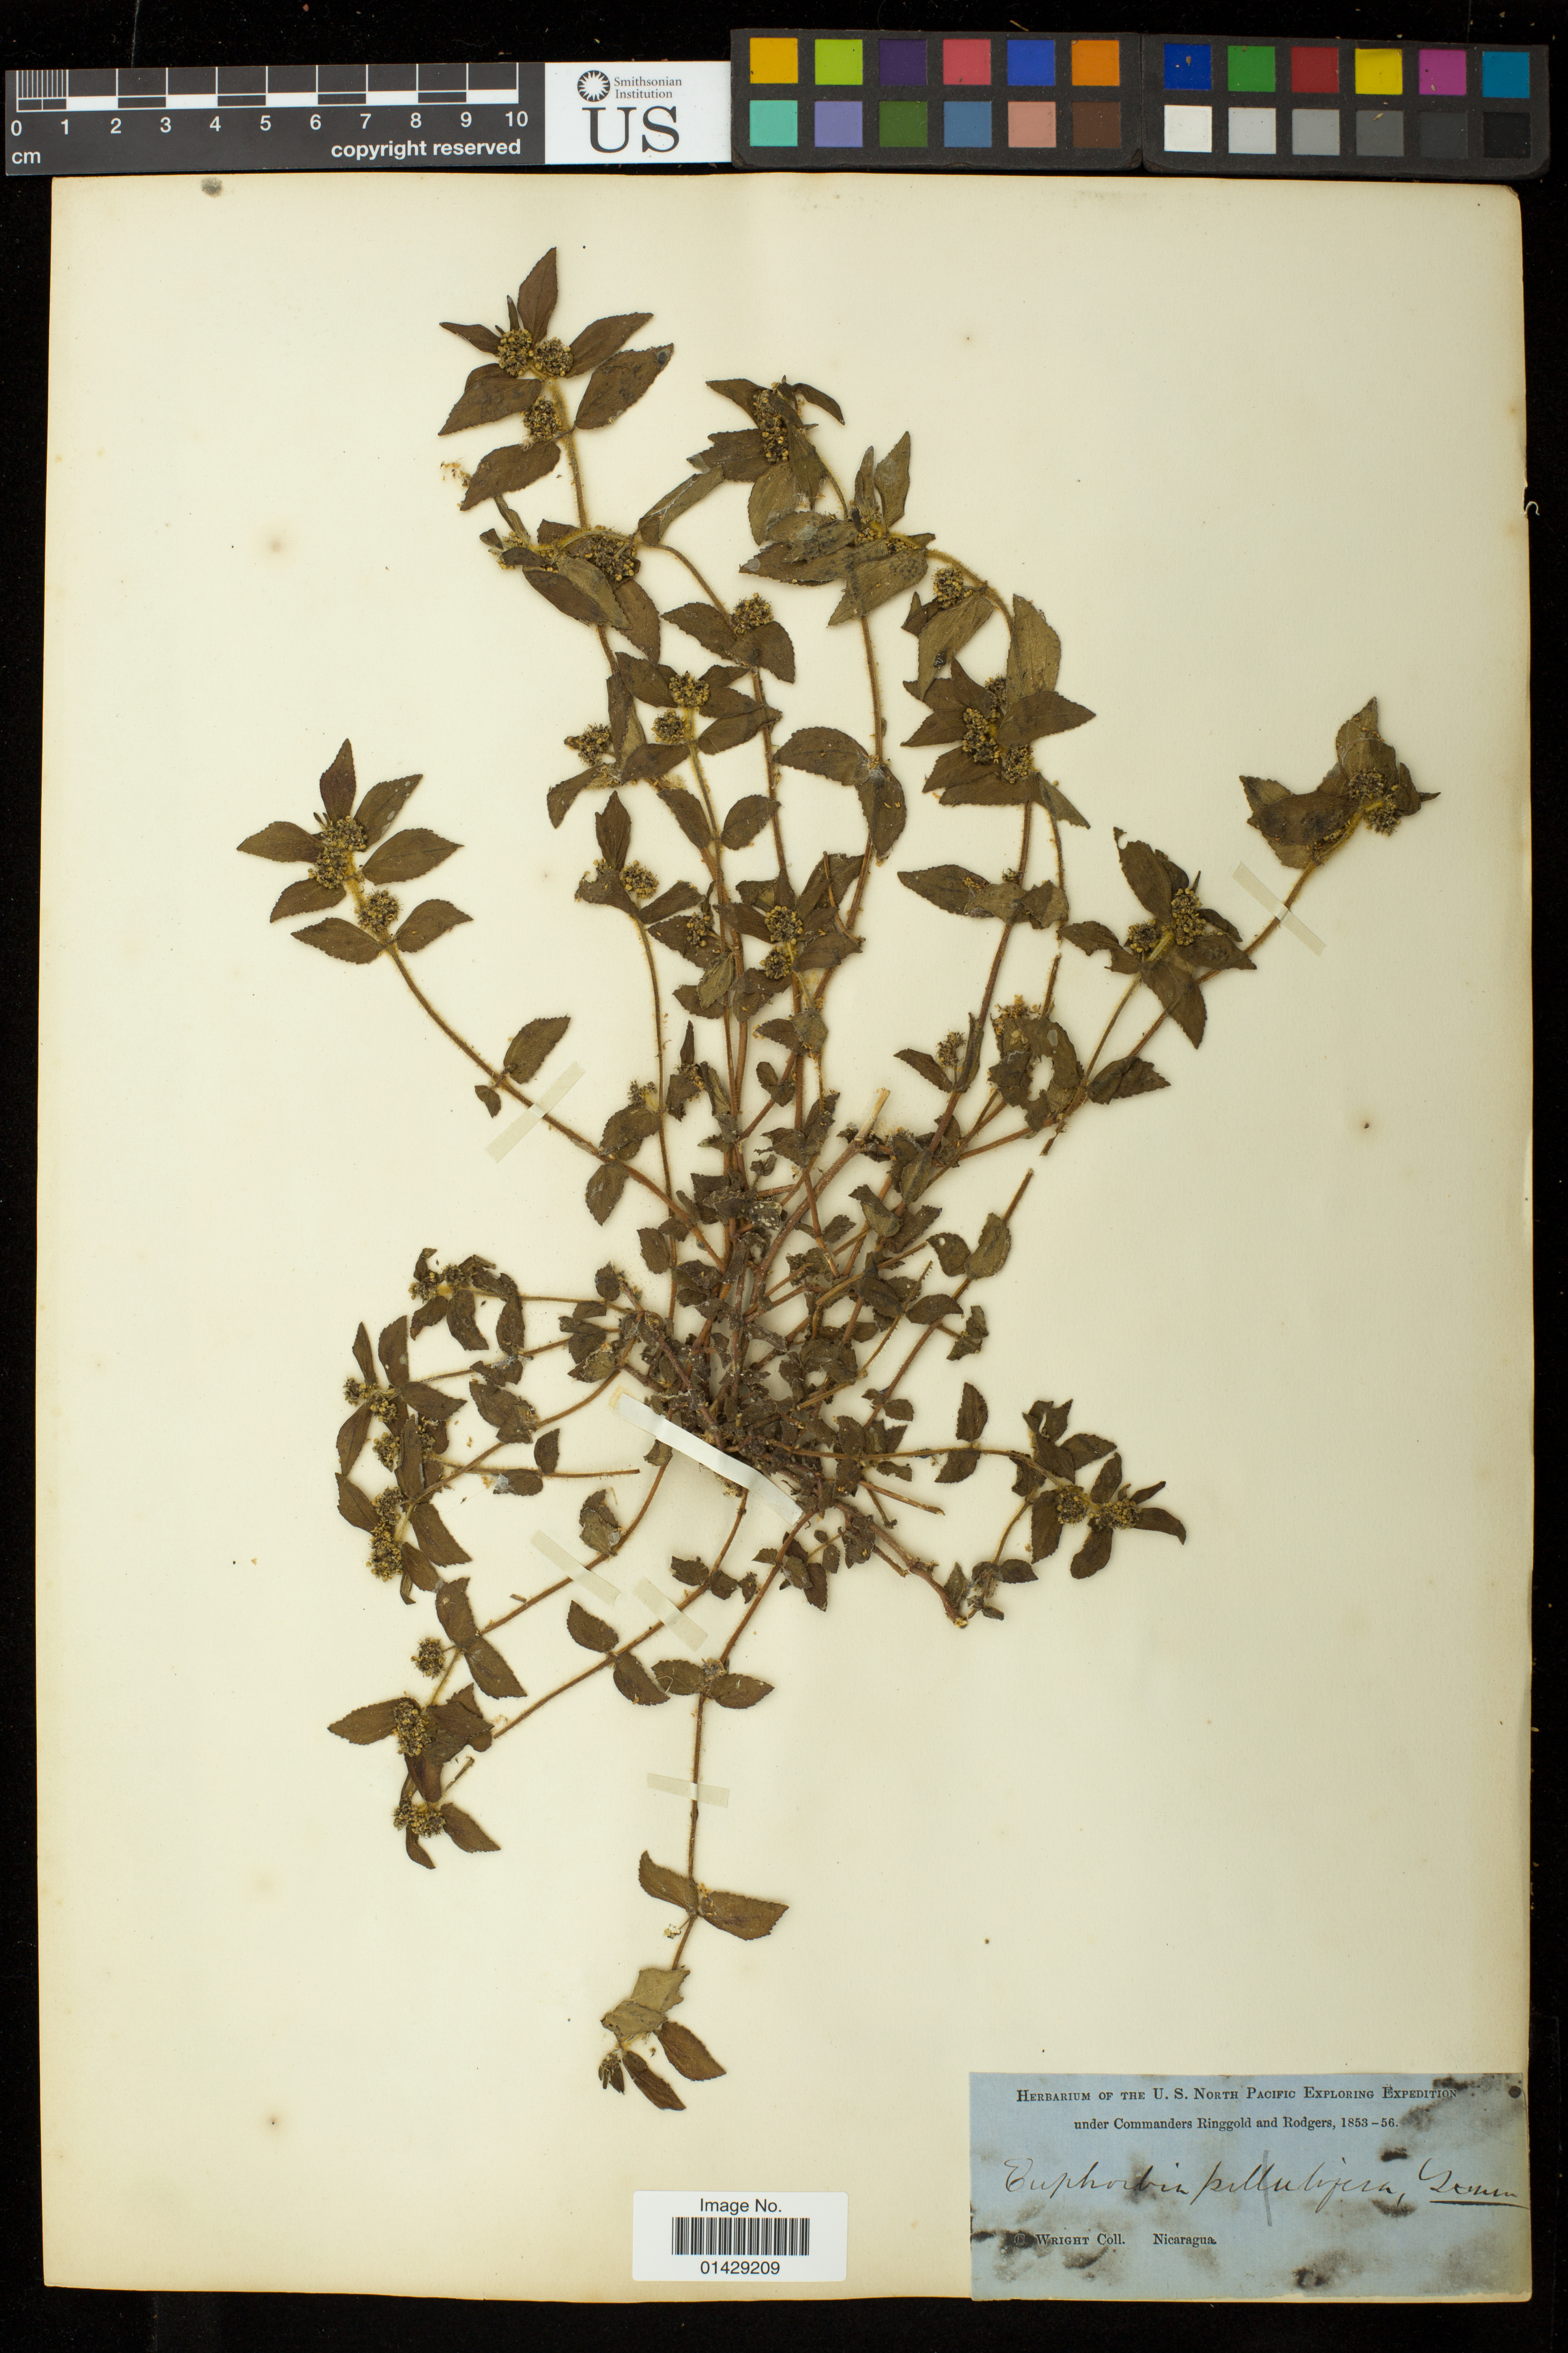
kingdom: Plantae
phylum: Tracheophyta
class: Magnoliopsida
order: Malpighiales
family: Euphorbiaceae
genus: Euphorbia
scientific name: Euphorbia hirta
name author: L.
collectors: C. Wright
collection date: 1853/1856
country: Nicaragua